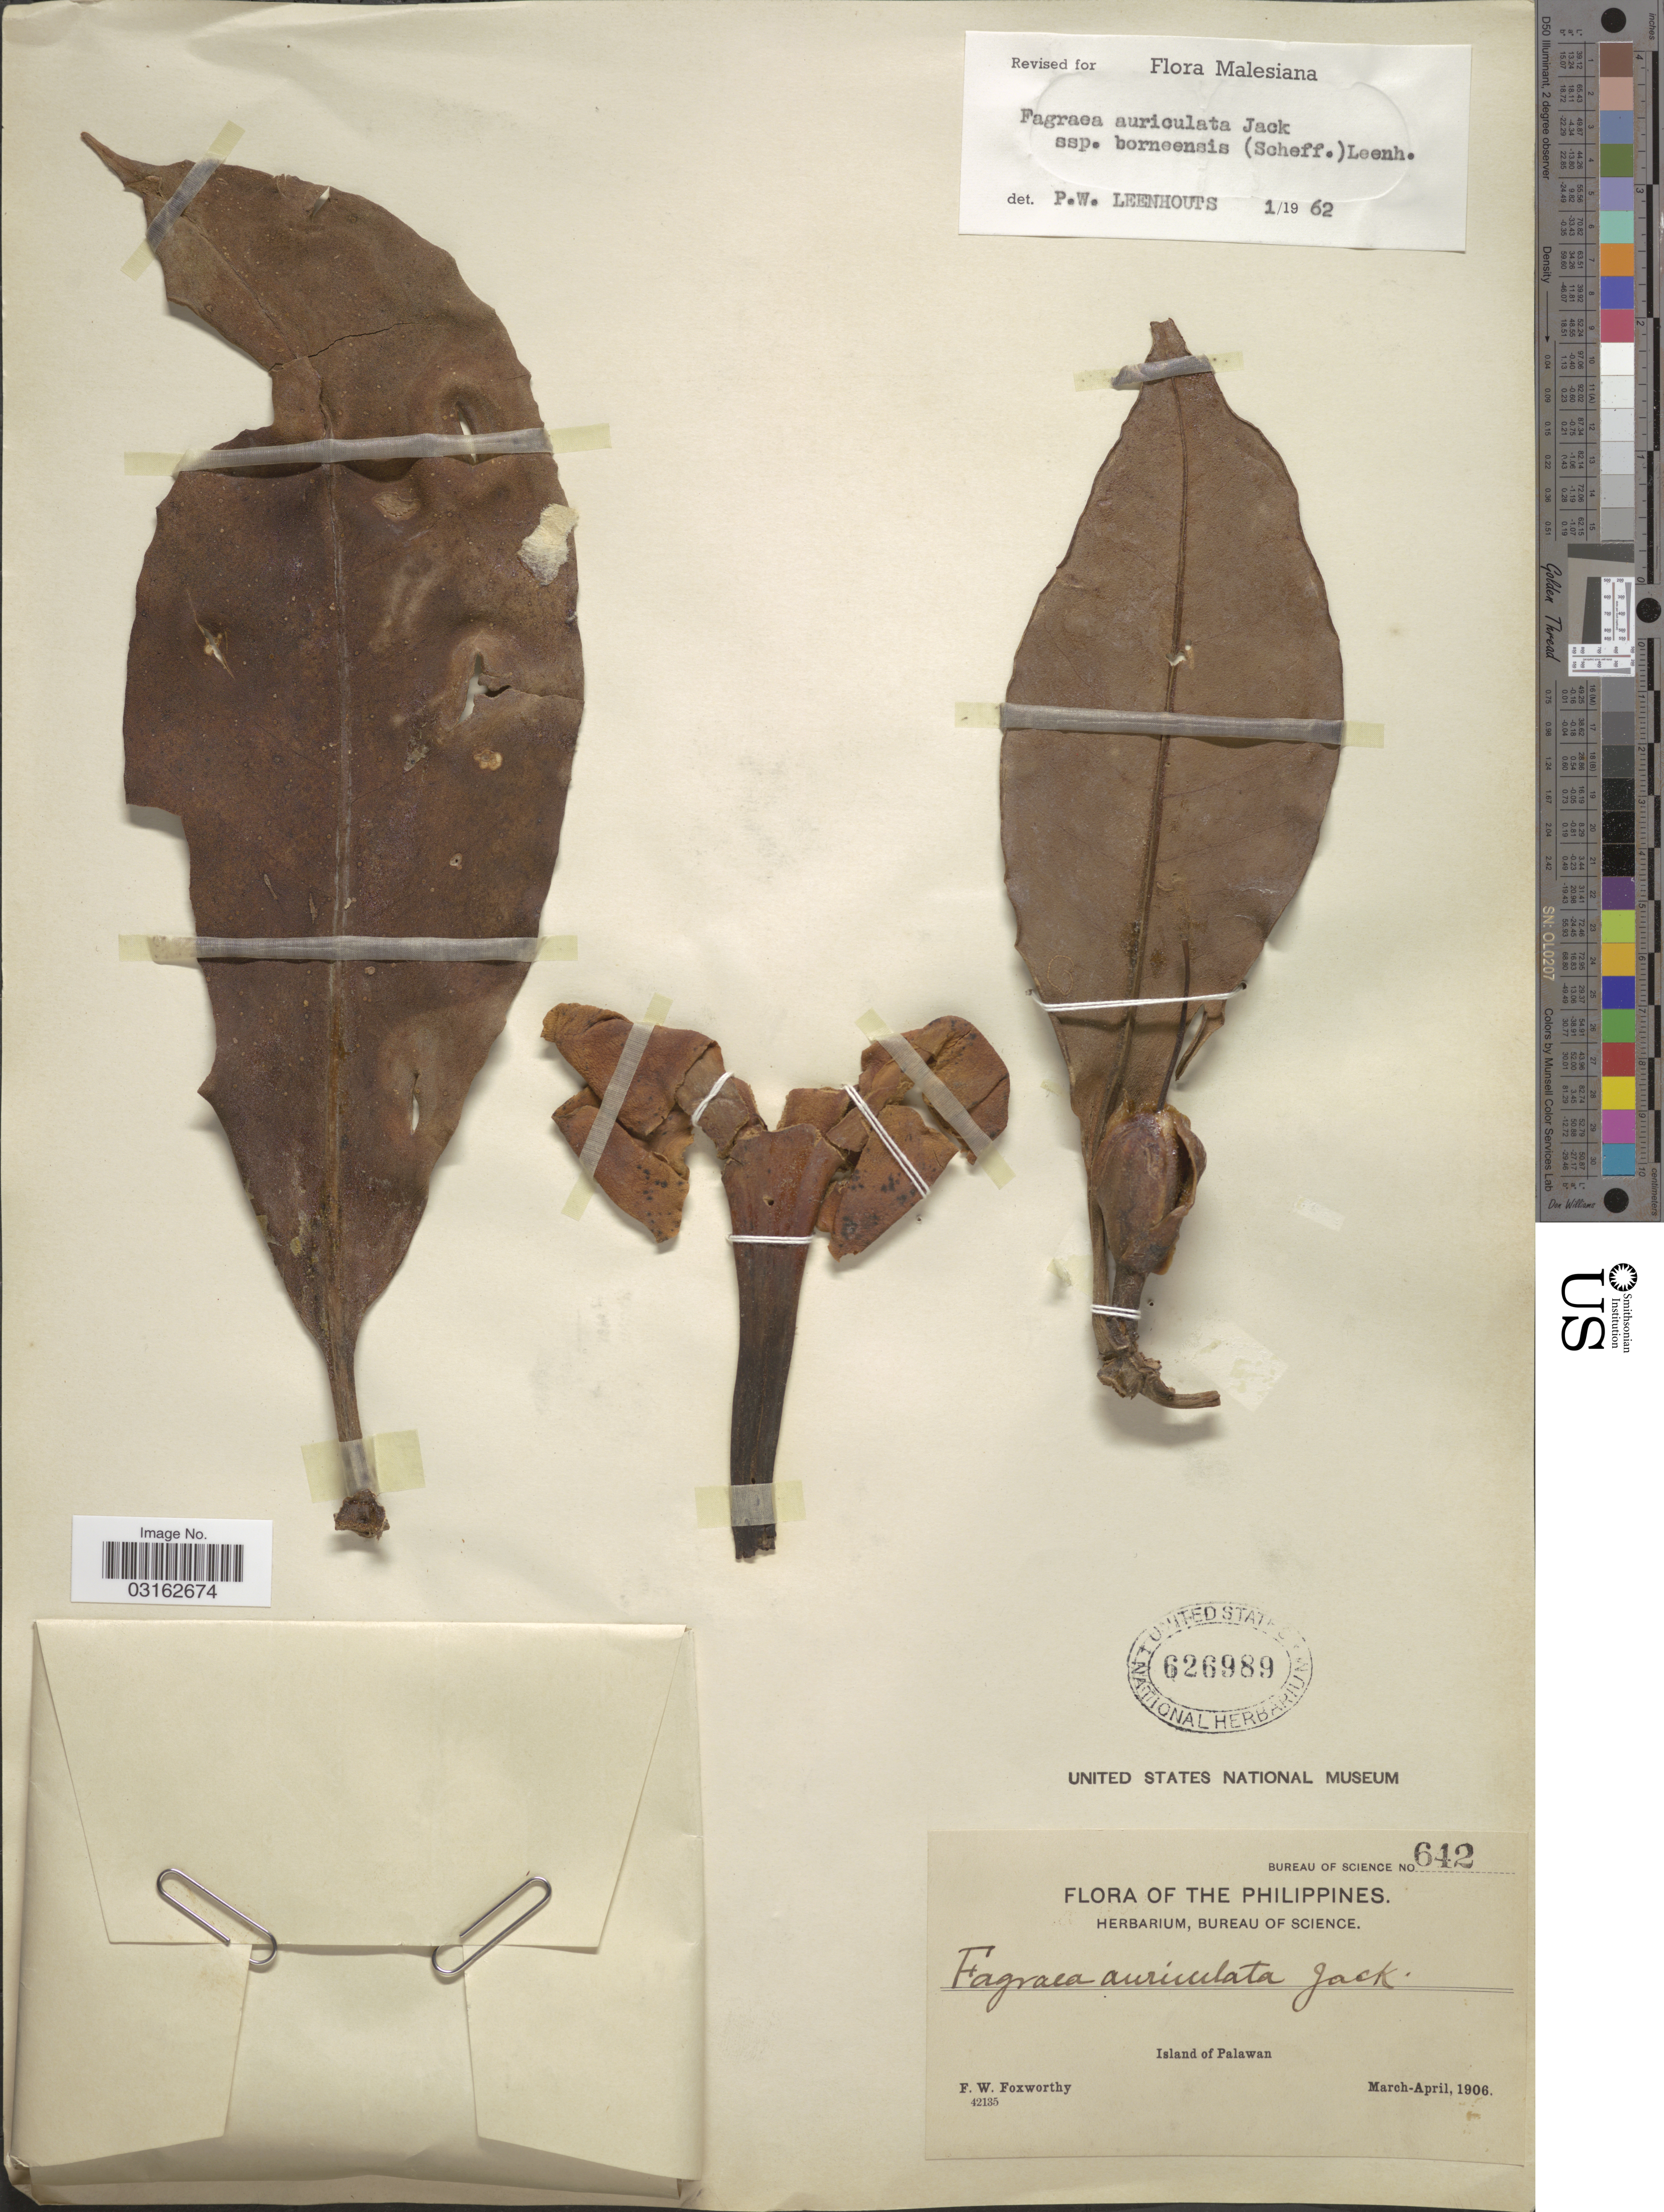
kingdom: Plantae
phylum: Tracheophyta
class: Magnoliopsida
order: Gentianales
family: Gentianaceae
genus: Fagraea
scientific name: Fagraea auriculata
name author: Jack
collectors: F. W. Foxworthy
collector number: Bureau of Science 642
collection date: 1906-03/1906-04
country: Philippines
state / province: Mimaropa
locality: Island of Palawan.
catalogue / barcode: US 626989